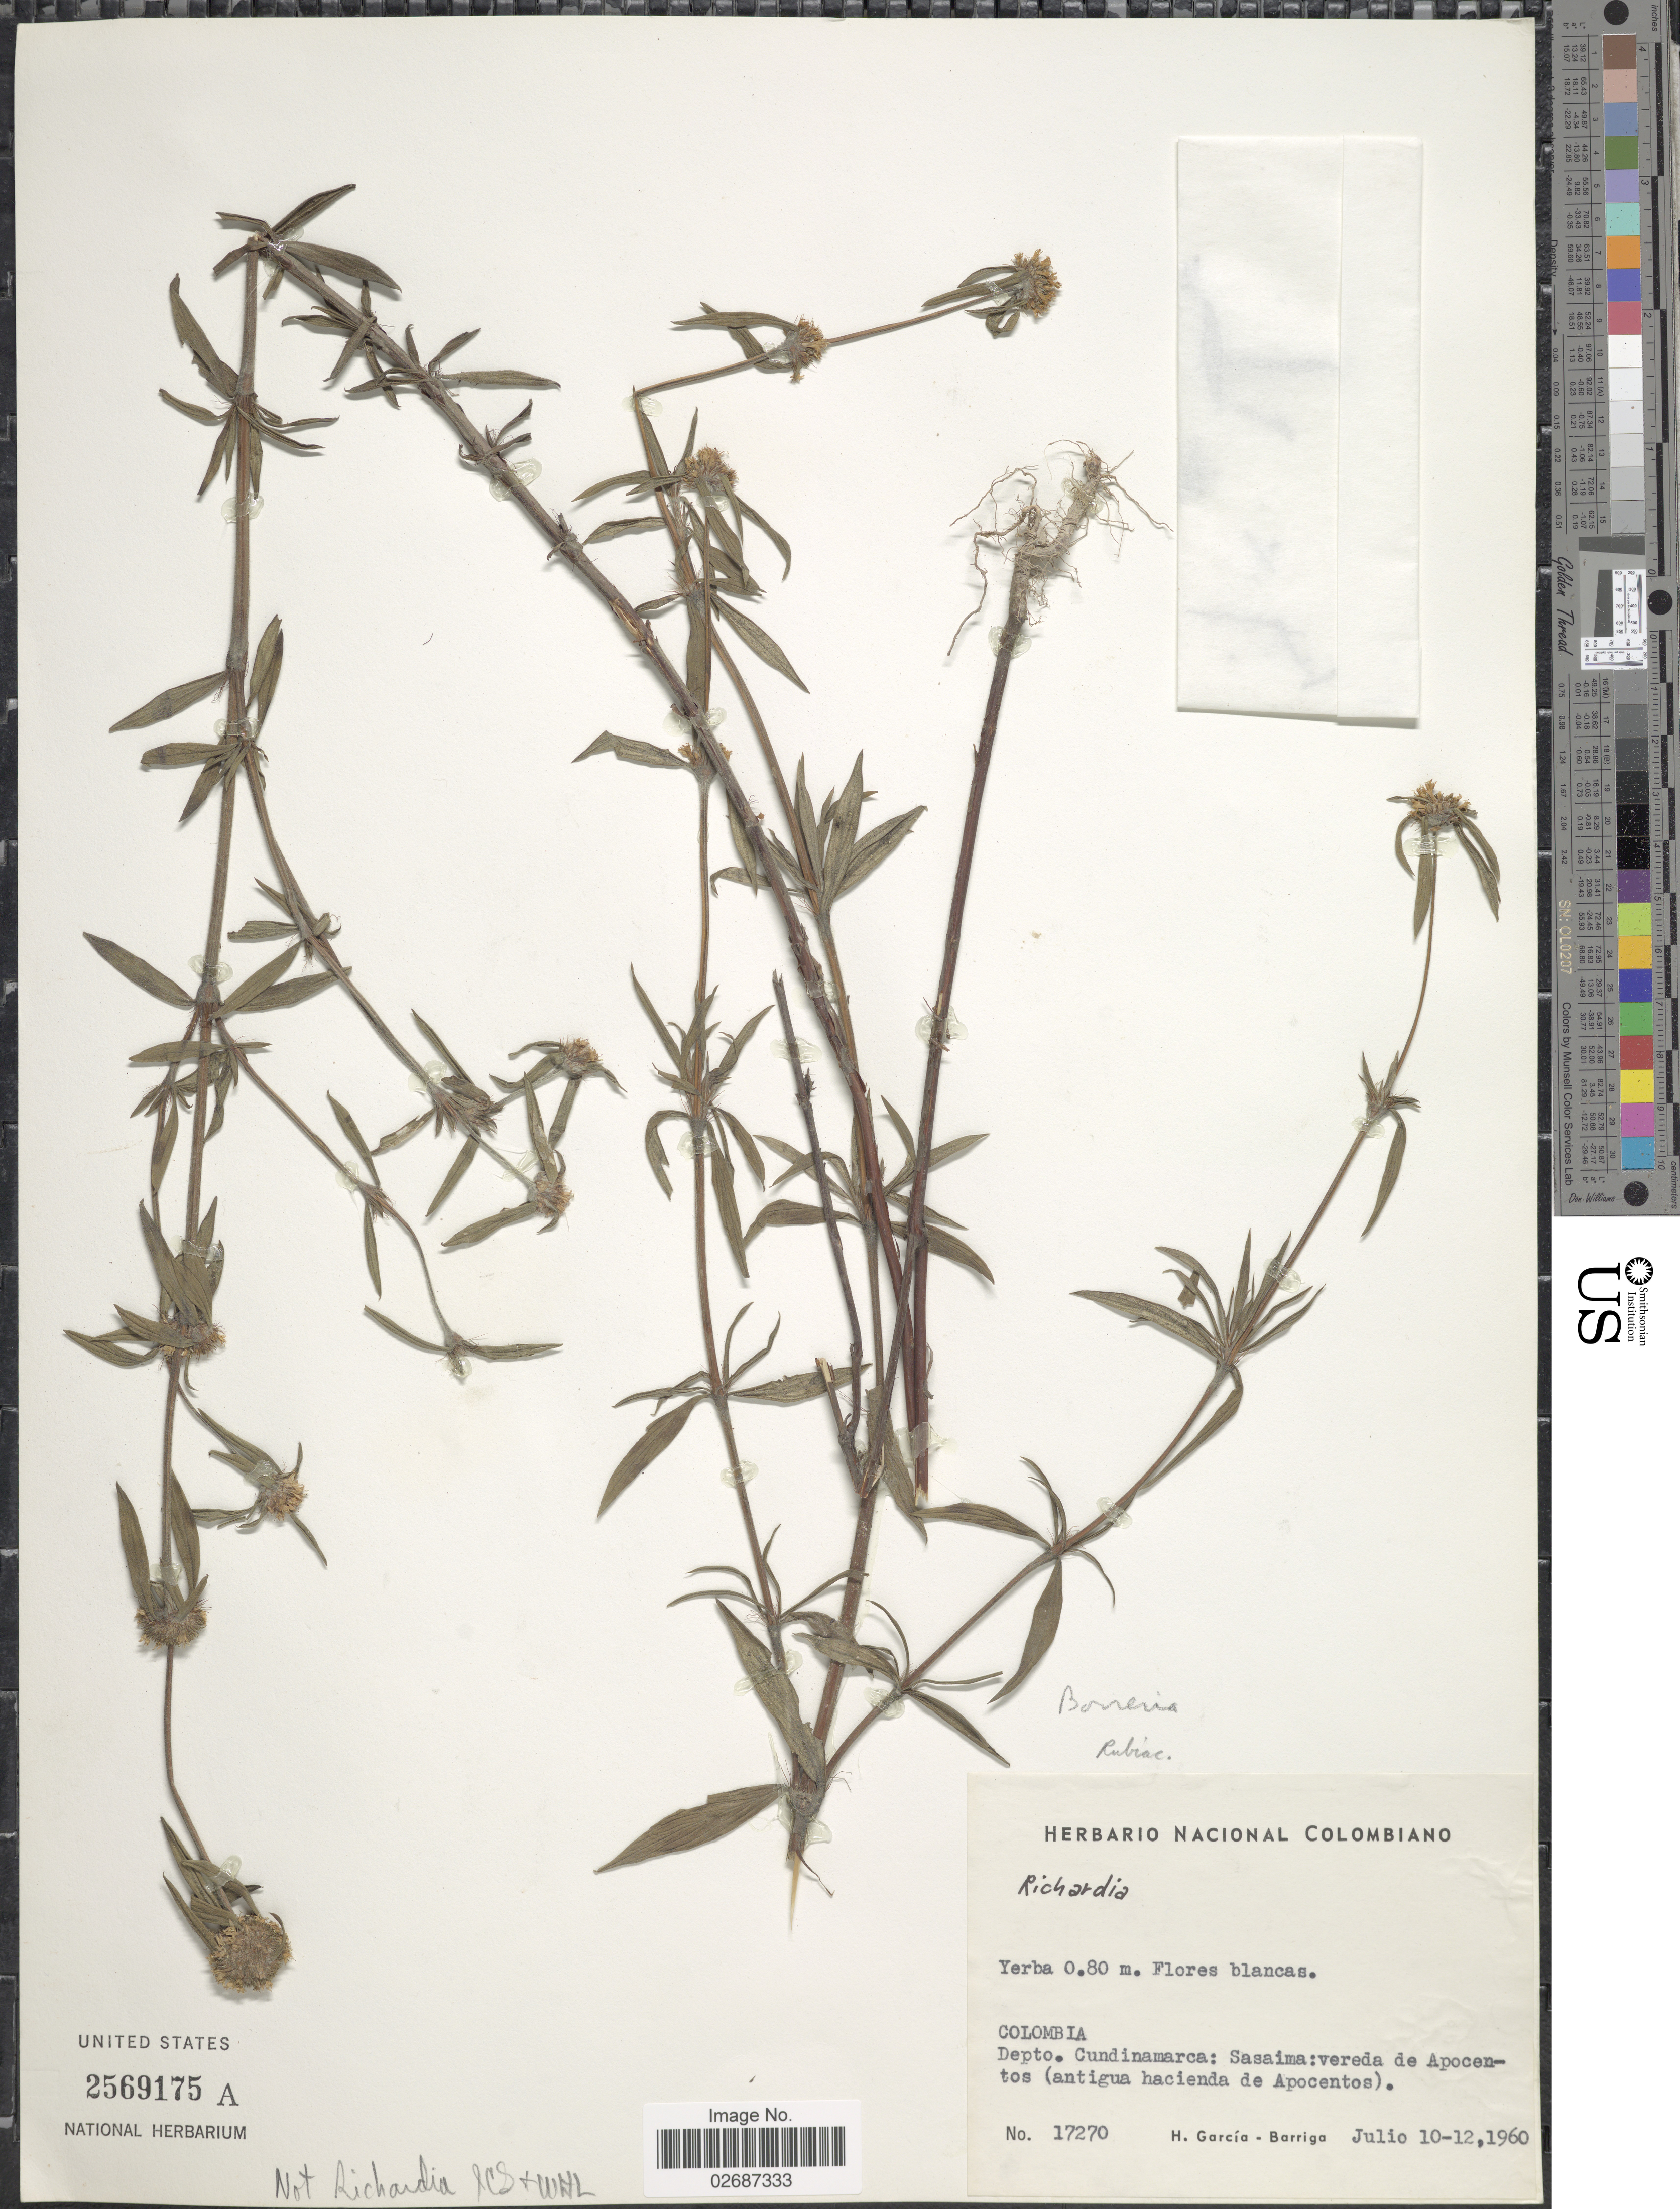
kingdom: Plantae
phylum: Tracheophyta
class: Magnoliopsida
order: Gentianales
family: Rubiaceae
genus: Borreria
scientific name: Borreria sp.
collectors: H. García Barriga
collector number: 17270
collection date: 1960-07-10/1960-07-12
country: Colombia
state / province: Cundinamarca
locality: Sasaima: vereda de Apocentos (antigua hacienda de Apocentos)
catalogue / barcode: US 2569175A